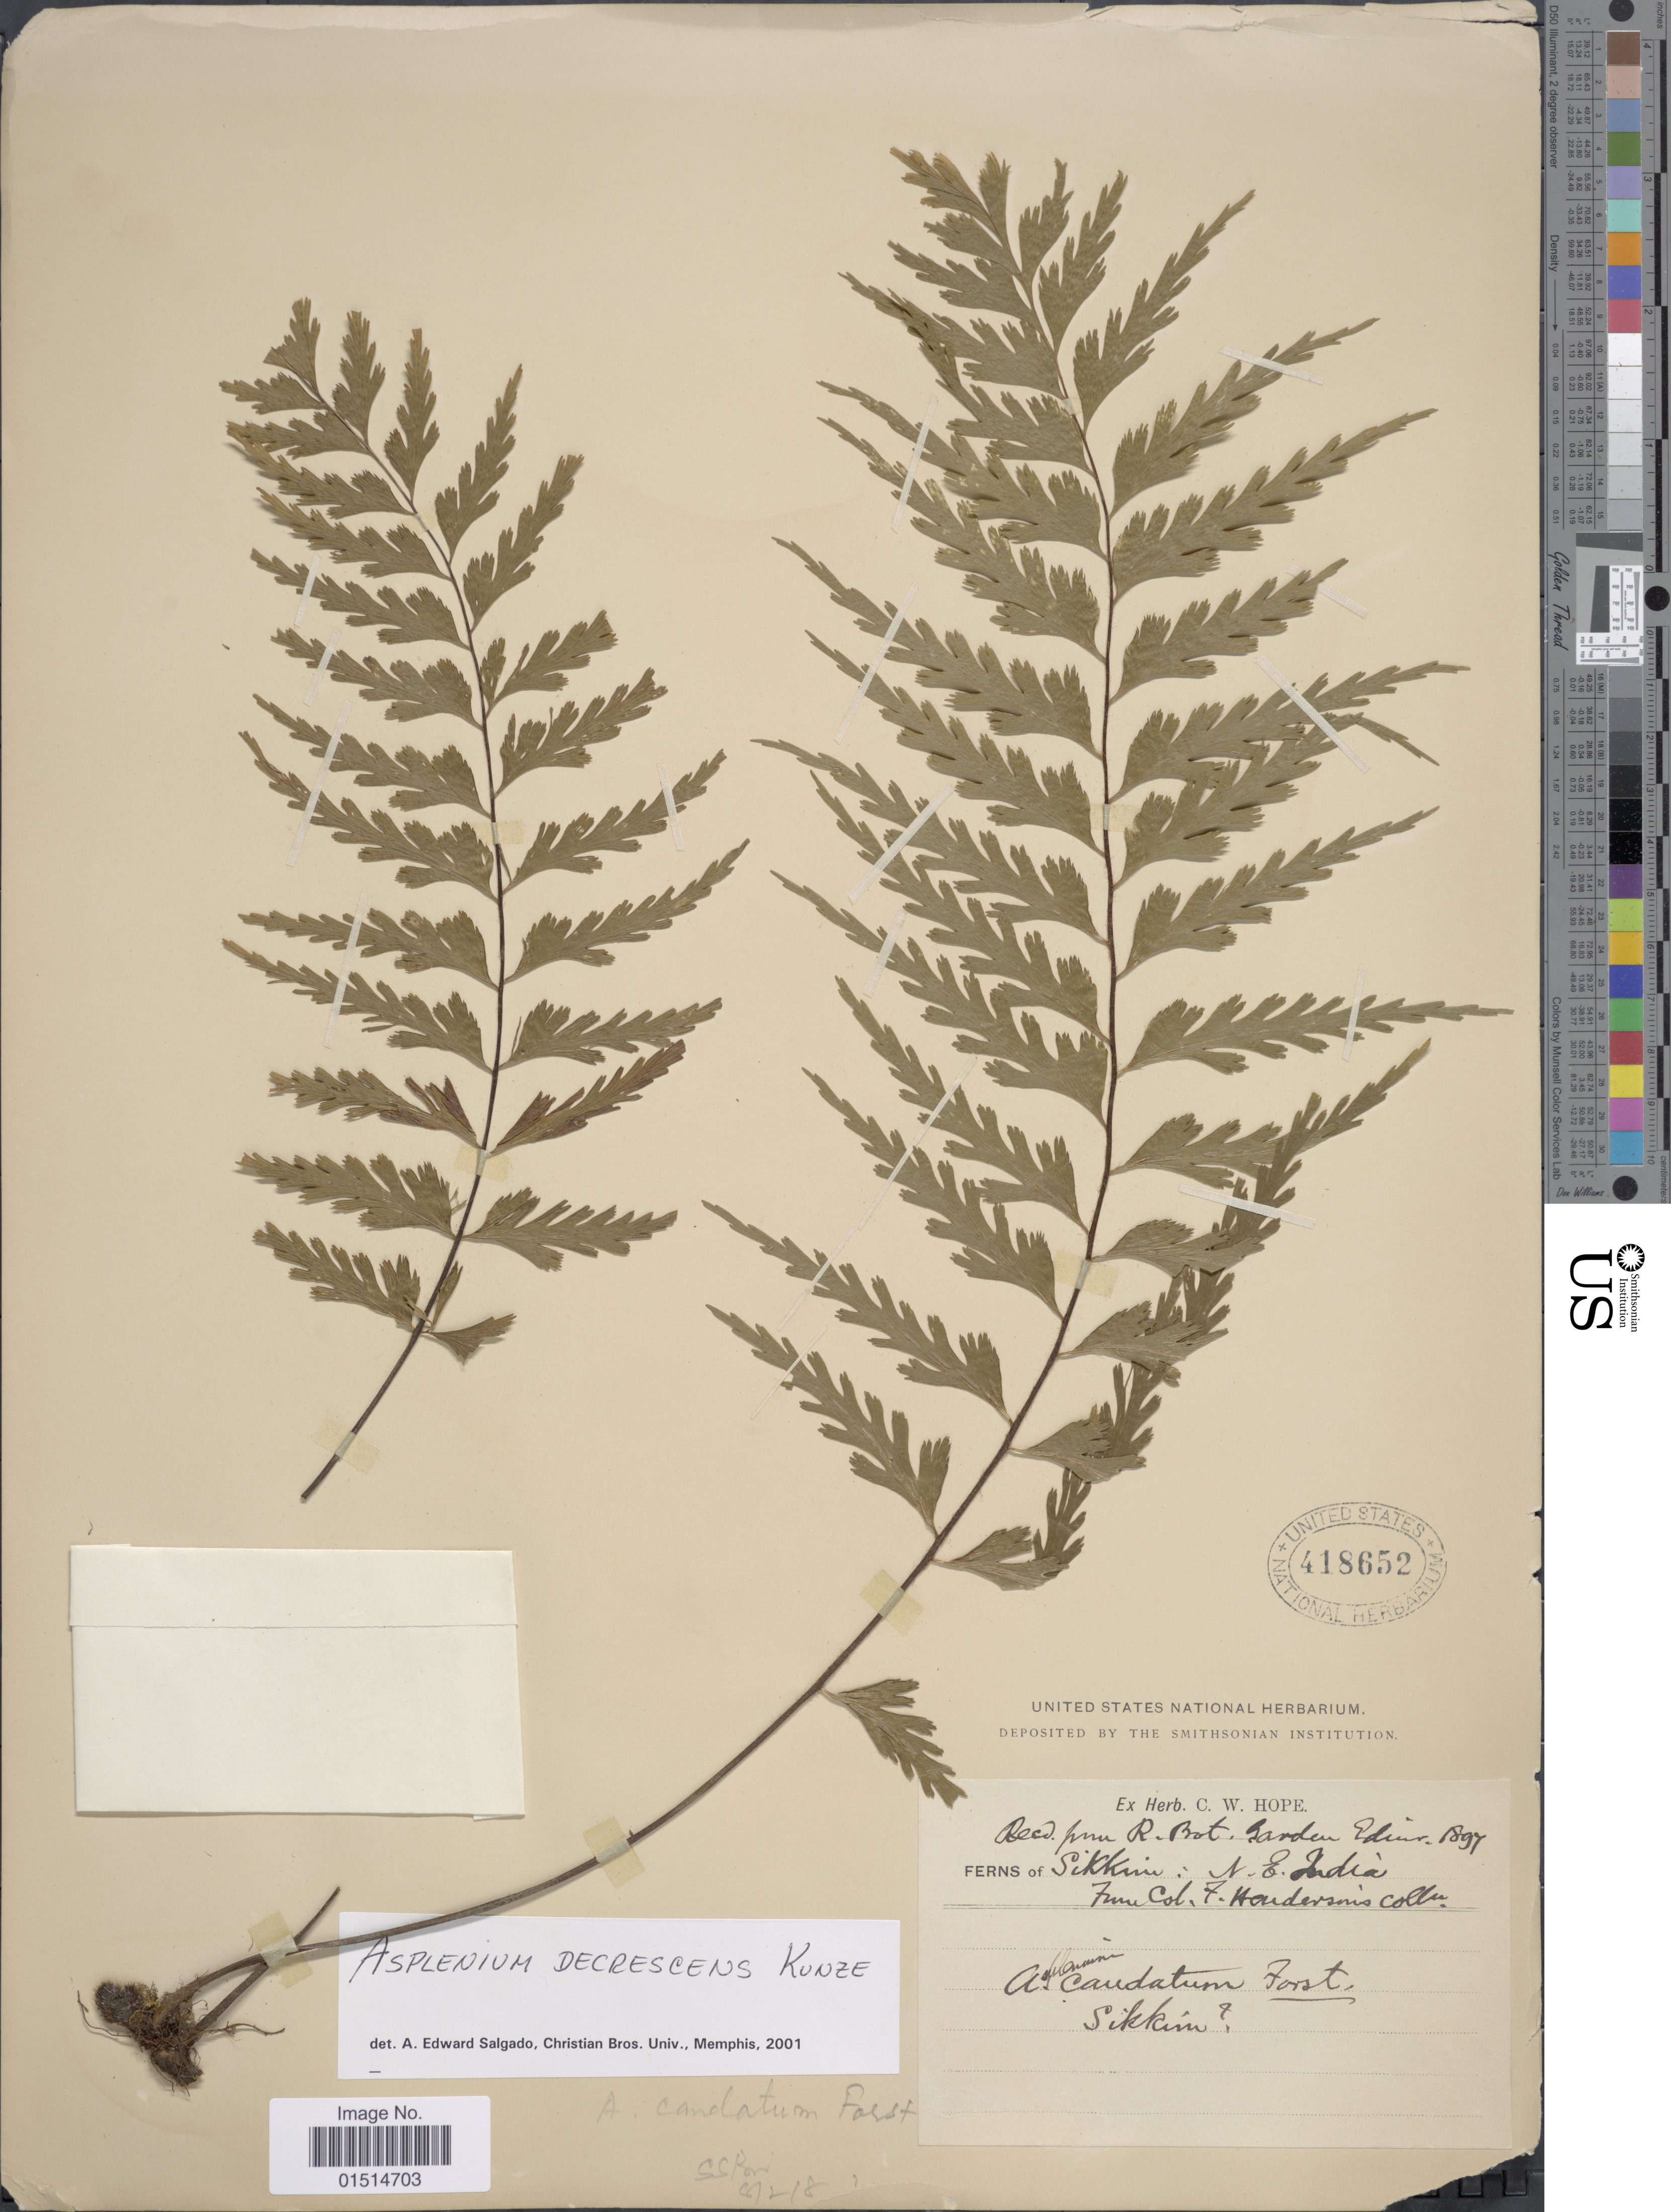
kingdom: Plantae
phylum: Tracheophyta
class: Polypodiopsida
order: Polypodiales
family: Aspleniaceae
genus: Asplenium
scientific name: Asplenium decrescens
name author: Kunze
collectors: F. Henderson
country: India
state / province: Sikkim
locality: N.E. India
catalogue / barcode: US 418652